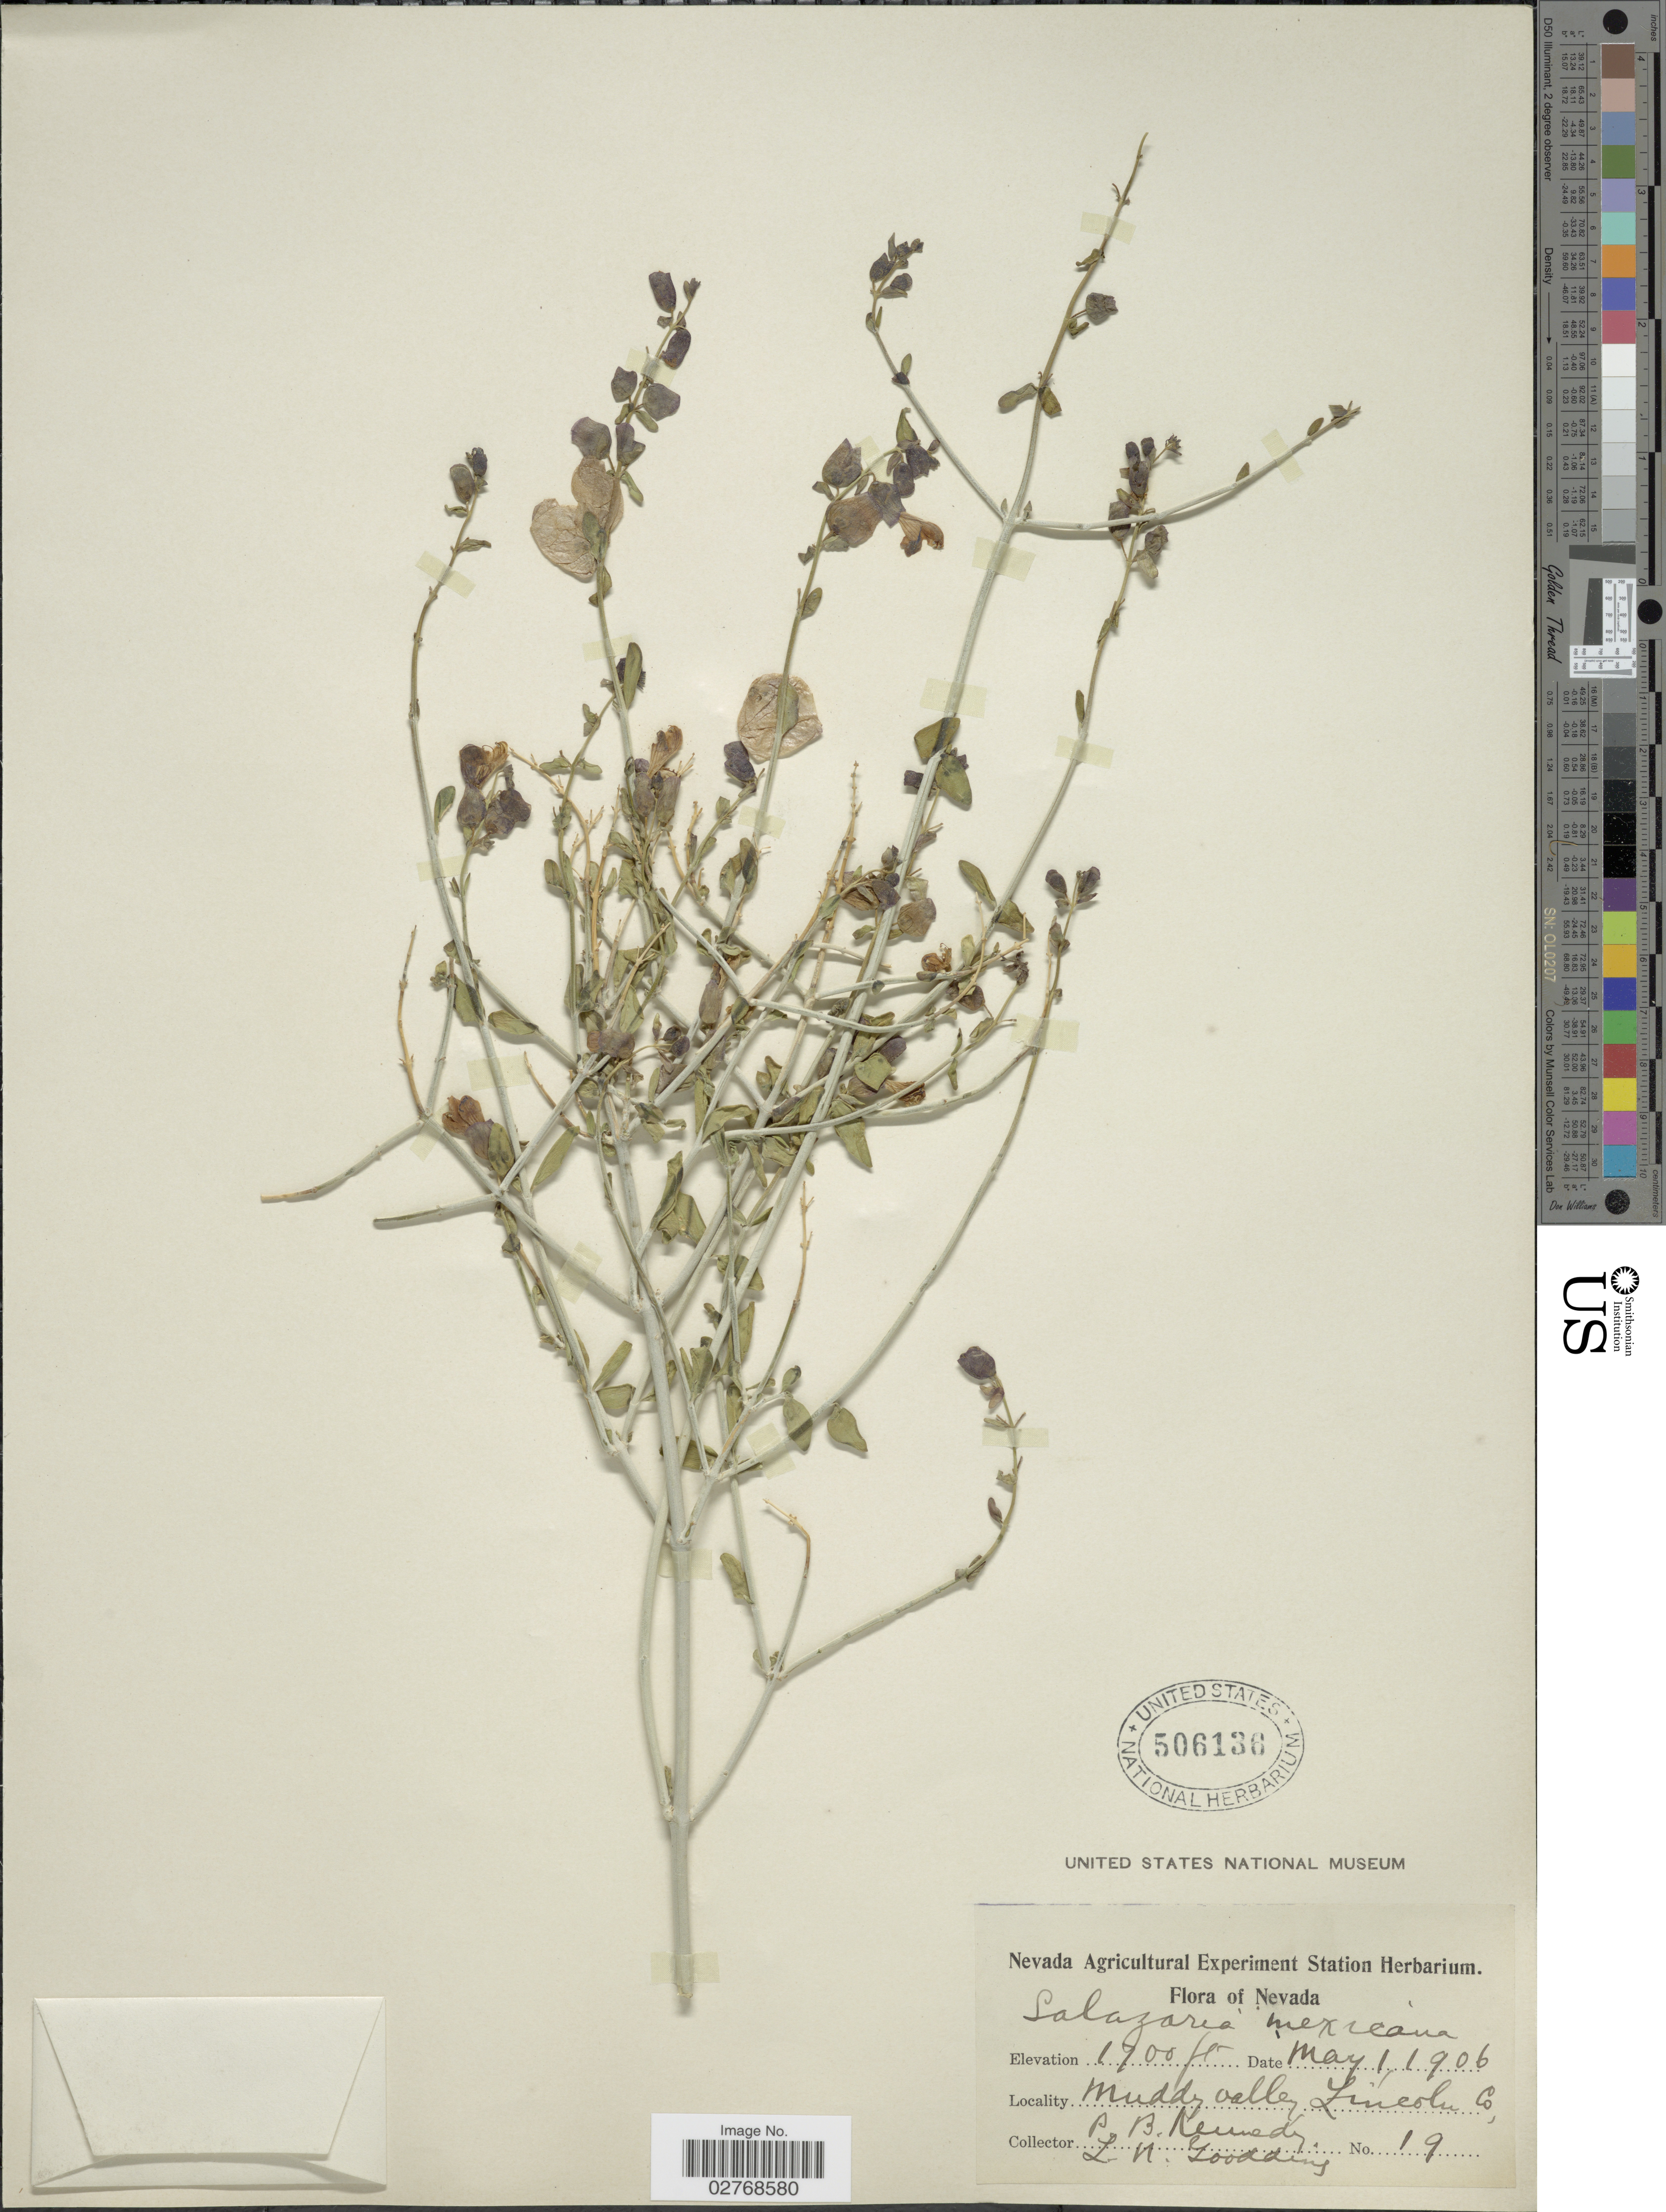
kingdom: Plantae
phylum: Tracheophyta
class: Magnoliopsida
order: Lamiales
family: Lamiaceae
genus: Scutellaria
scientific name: Scutellaria mexicana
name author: (Torr.) A.J. Paton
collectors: P. B. Kennedy & L. N. Goodding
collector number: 19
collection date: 1906-05-01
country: United States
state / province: Nevada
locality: Muddy valley, Lincoln Co.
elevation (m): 518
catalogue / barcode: US 506136